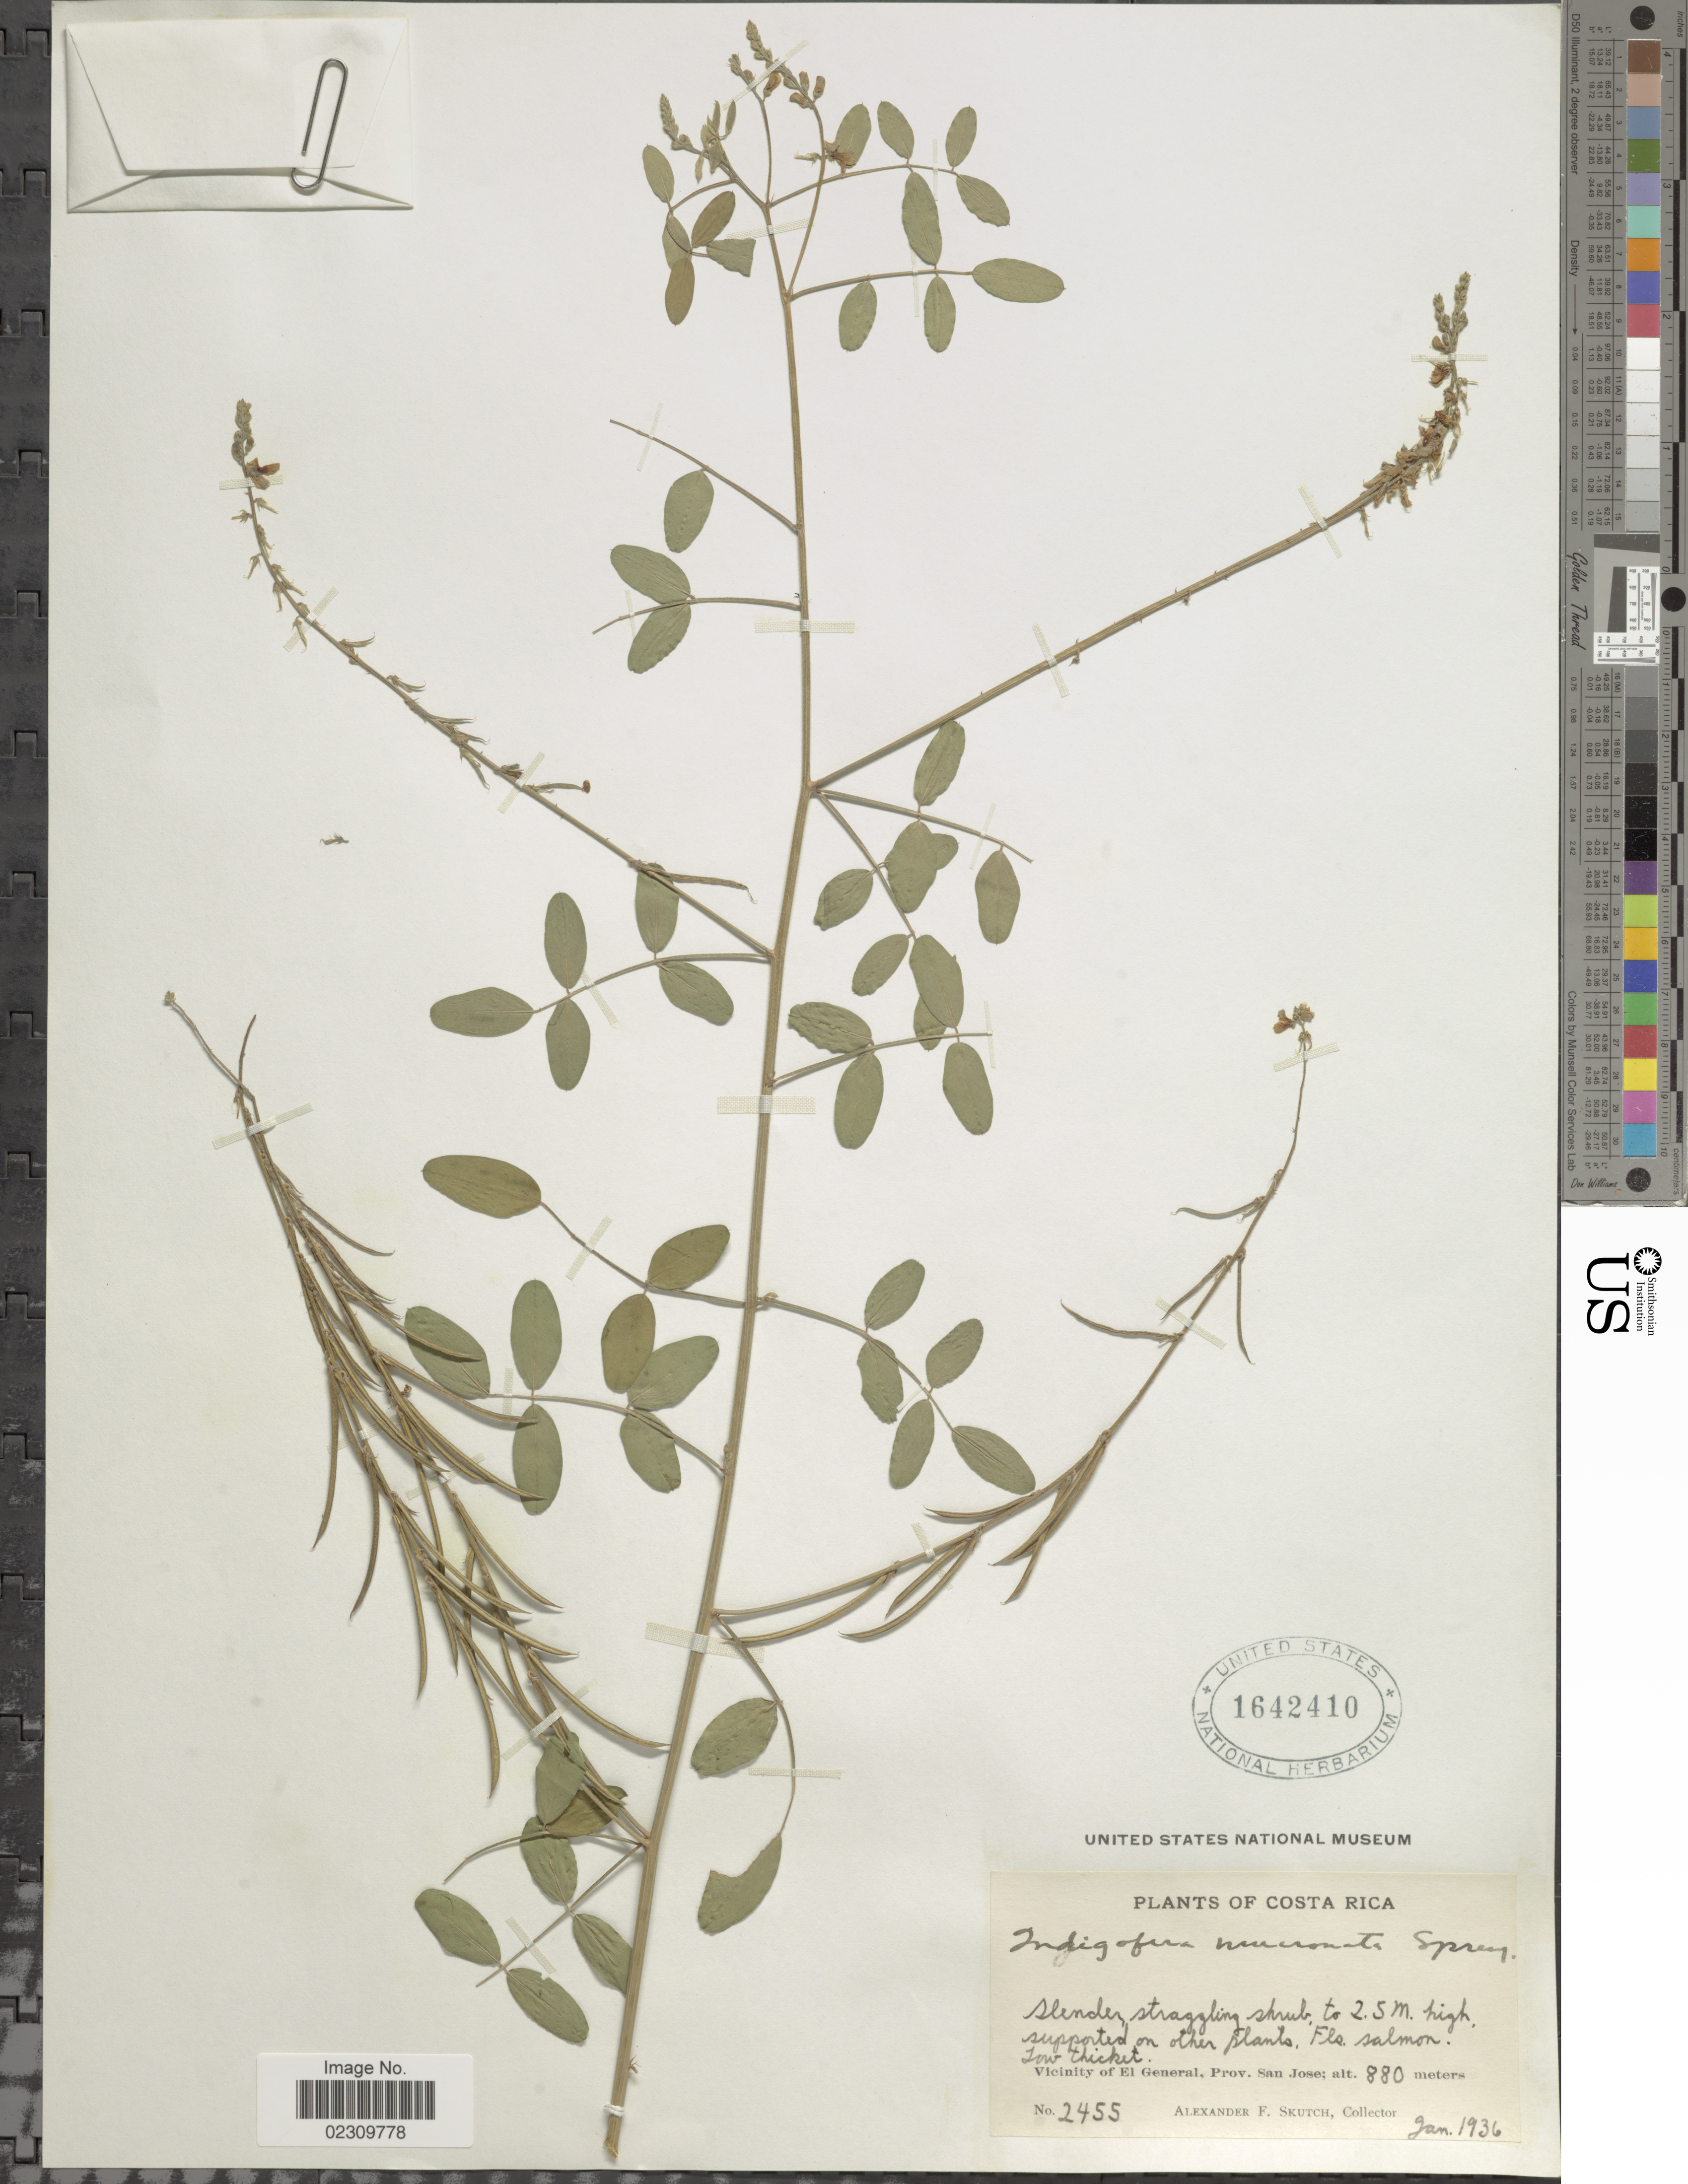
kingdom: Plantae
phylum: Tracheophyta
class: Magnoliopsida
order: Fabales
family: Fabaceae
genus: Indigofera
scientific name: Indigofera mucronata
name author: Lam.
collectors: A. F. Skutch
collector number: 2455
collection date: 1936-01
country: Costa Rica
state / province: San José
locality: Vicinity of El General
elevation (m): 880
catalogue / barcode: US 1642410